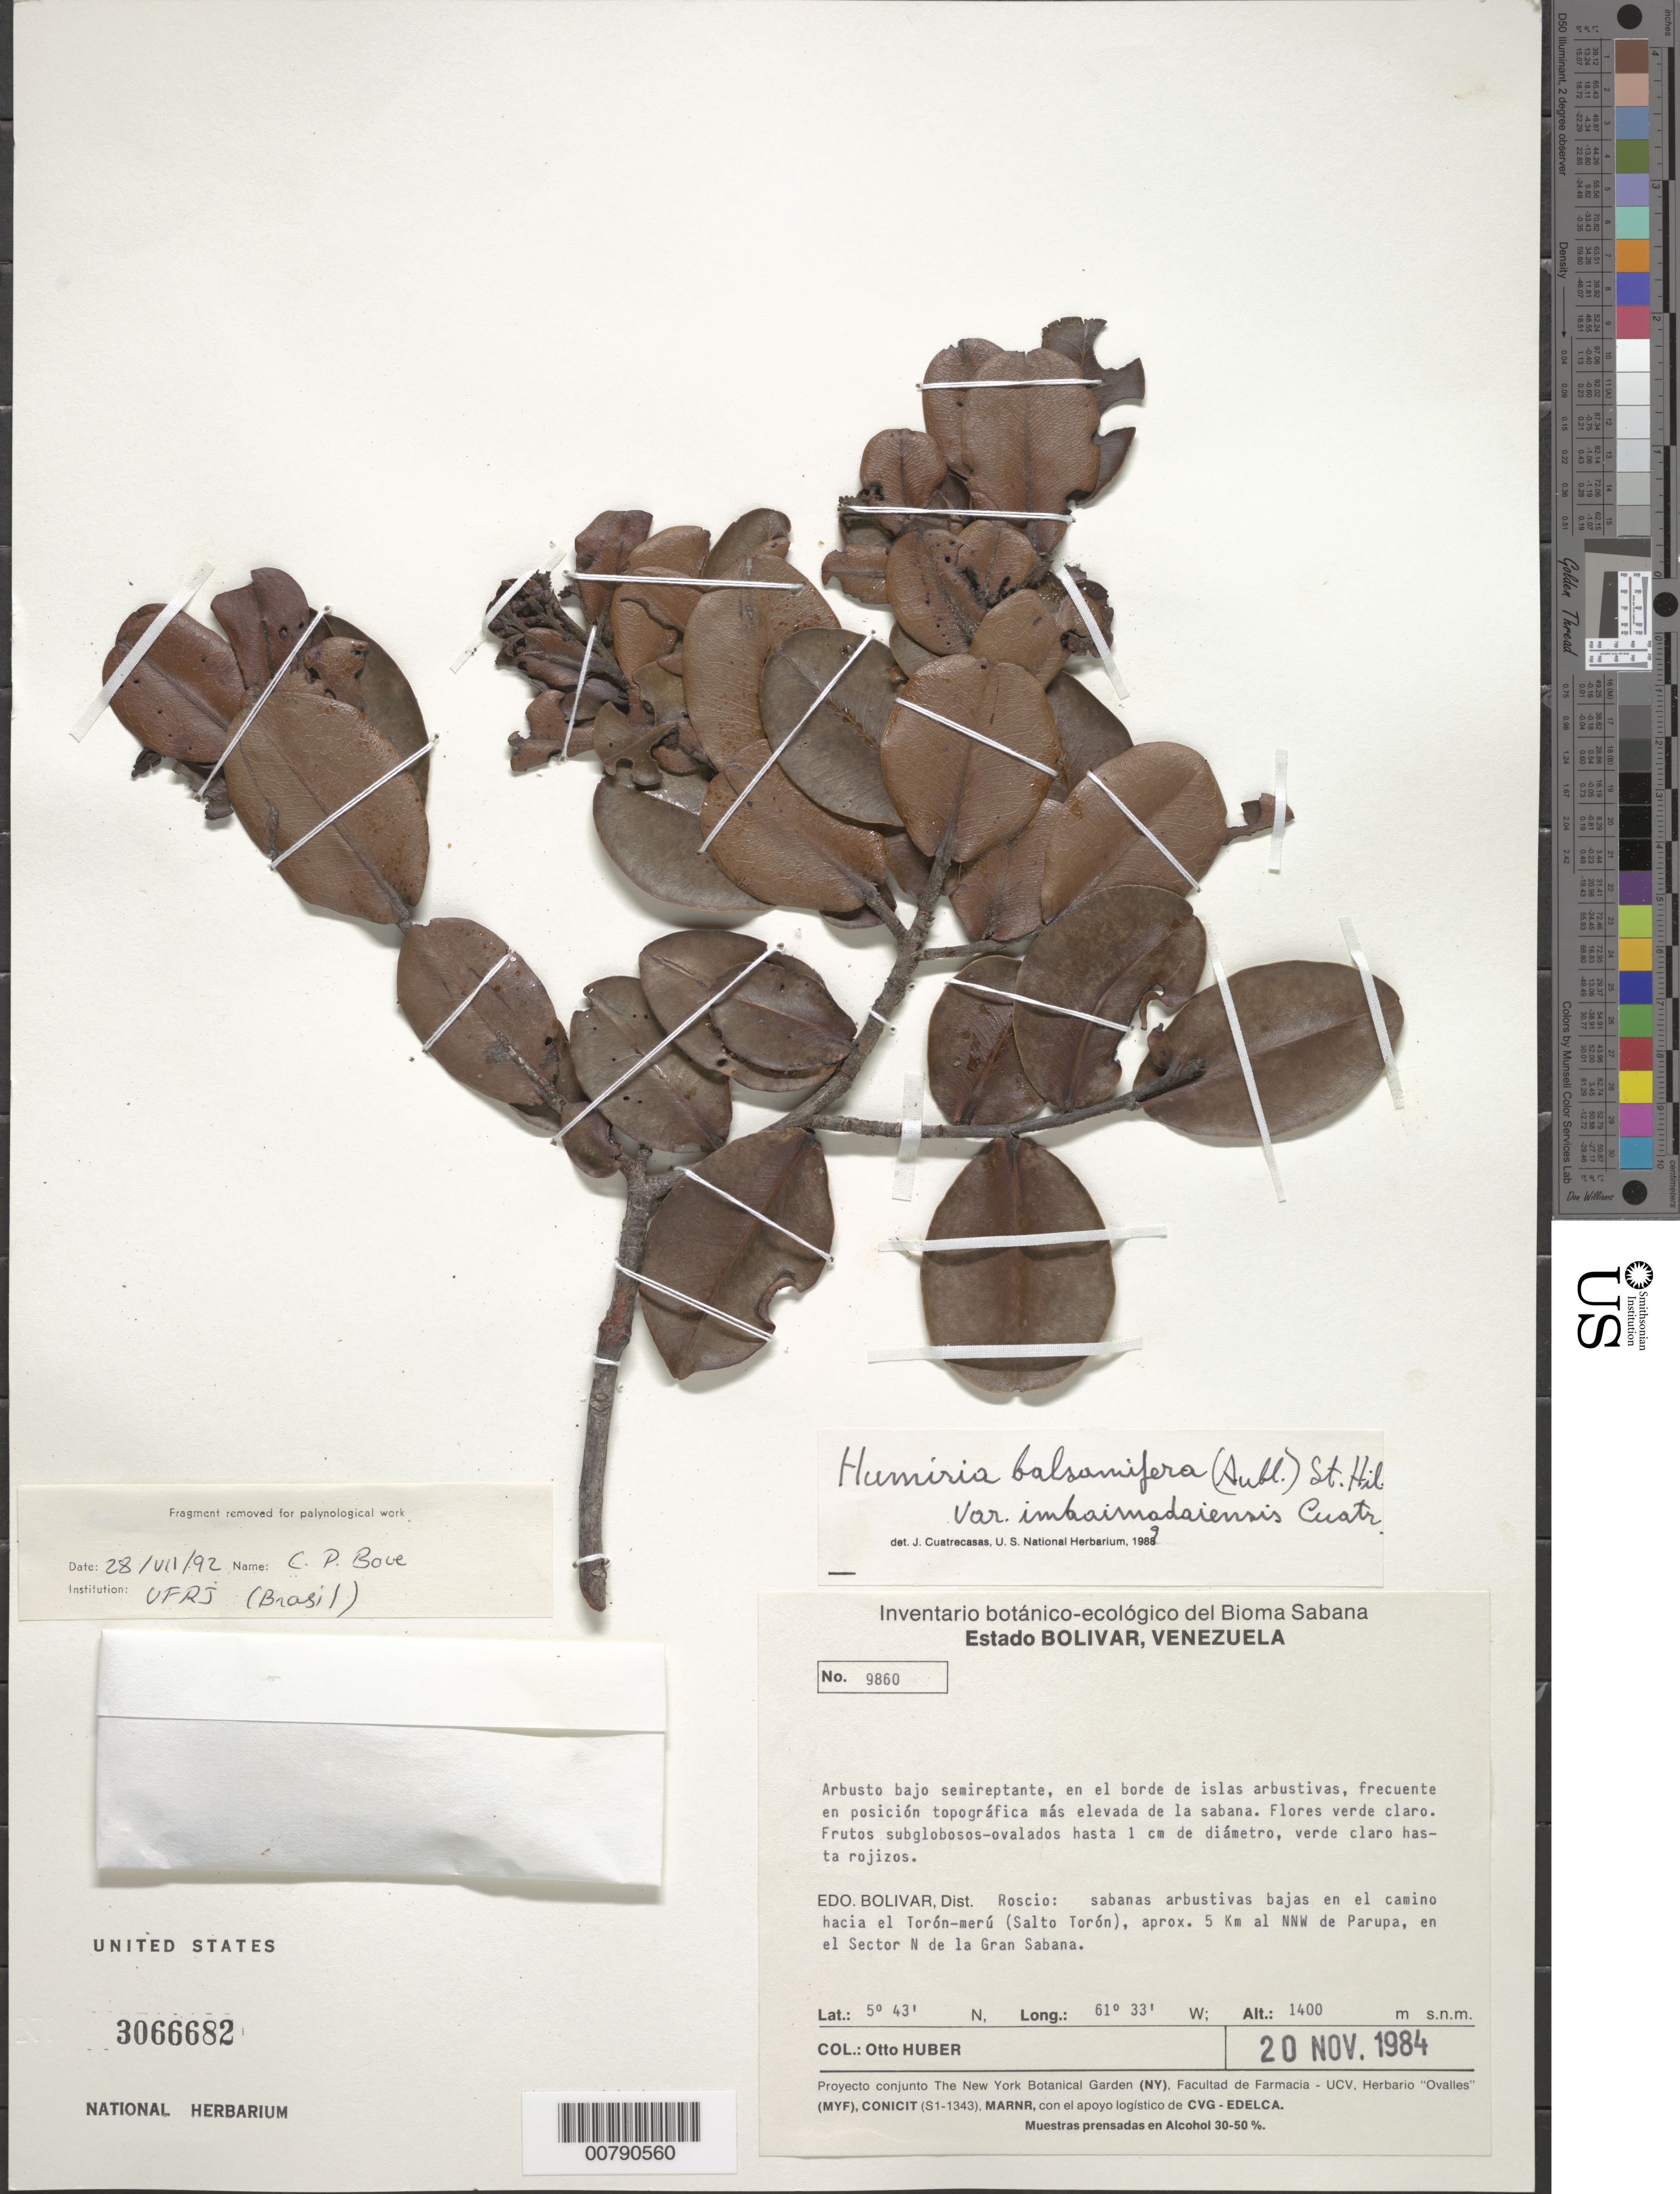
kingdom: Plantae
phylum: Tracheophyta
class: Magnoliopsida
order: Malpighiales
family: Humiriaceae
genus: Humiria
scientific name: Humiria balsamifera var. imbaimadaiensis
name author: Cuatrec.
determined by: Cuatrecasas, J.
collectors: O. Huber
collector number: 9860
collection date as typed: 20-Nov-84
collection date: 1984-11-20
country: Venezuela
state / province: Bolívar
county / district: Roscio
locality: Torón-merú (Salto Torón), 5 km NNW Parupa, en el sector N de la Gran Sabana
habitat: Borde de islas arbustivas; en posición topográfica más elevada de la sabana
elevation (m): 1400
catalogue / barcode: US 3066682